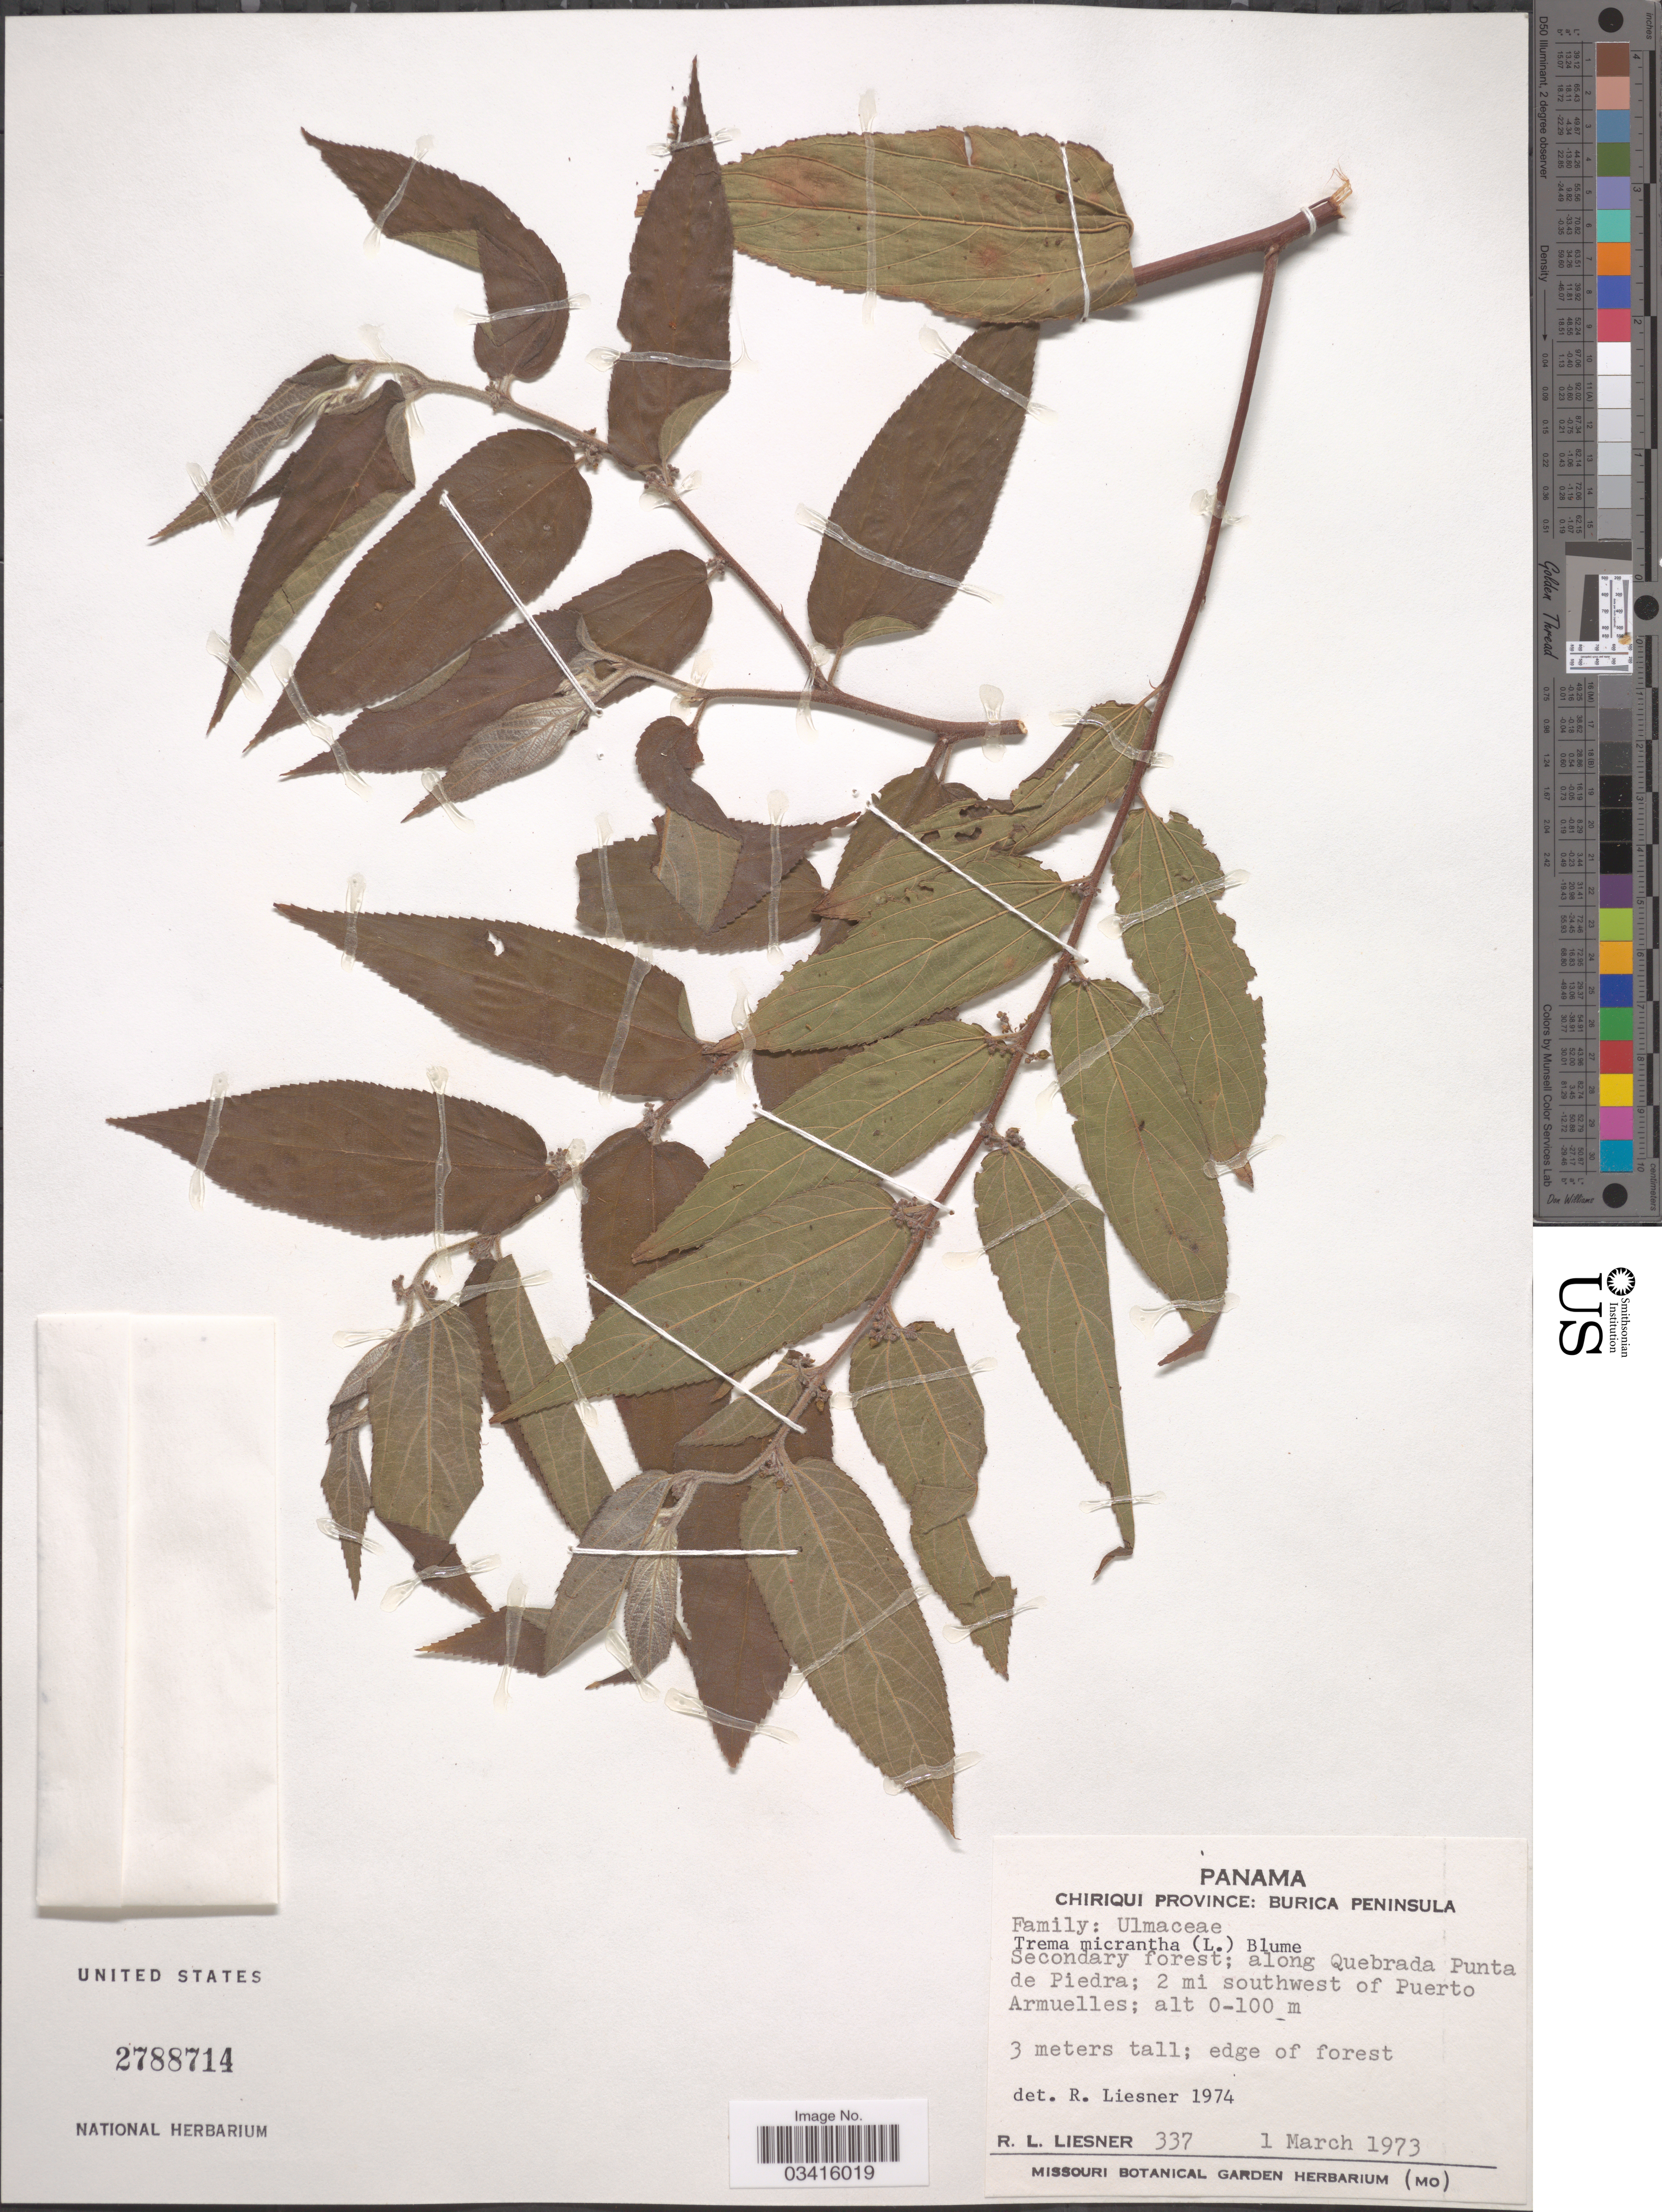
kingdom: Plantae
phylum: Tracheophyta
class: Magnoliopsida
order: Rosales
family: Cannabaceae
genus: Trema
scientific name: Trema micranthum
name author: (L.) Blume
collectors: R. L. Liesner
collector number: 337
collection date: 1973-03-01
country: Panama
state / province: Chiriqui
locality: Burica Peninsula. Along Quebrada Punta de Piedra; 2 mi southwest of Puerto Armuelles.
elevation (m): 0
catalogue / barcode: US 2788714